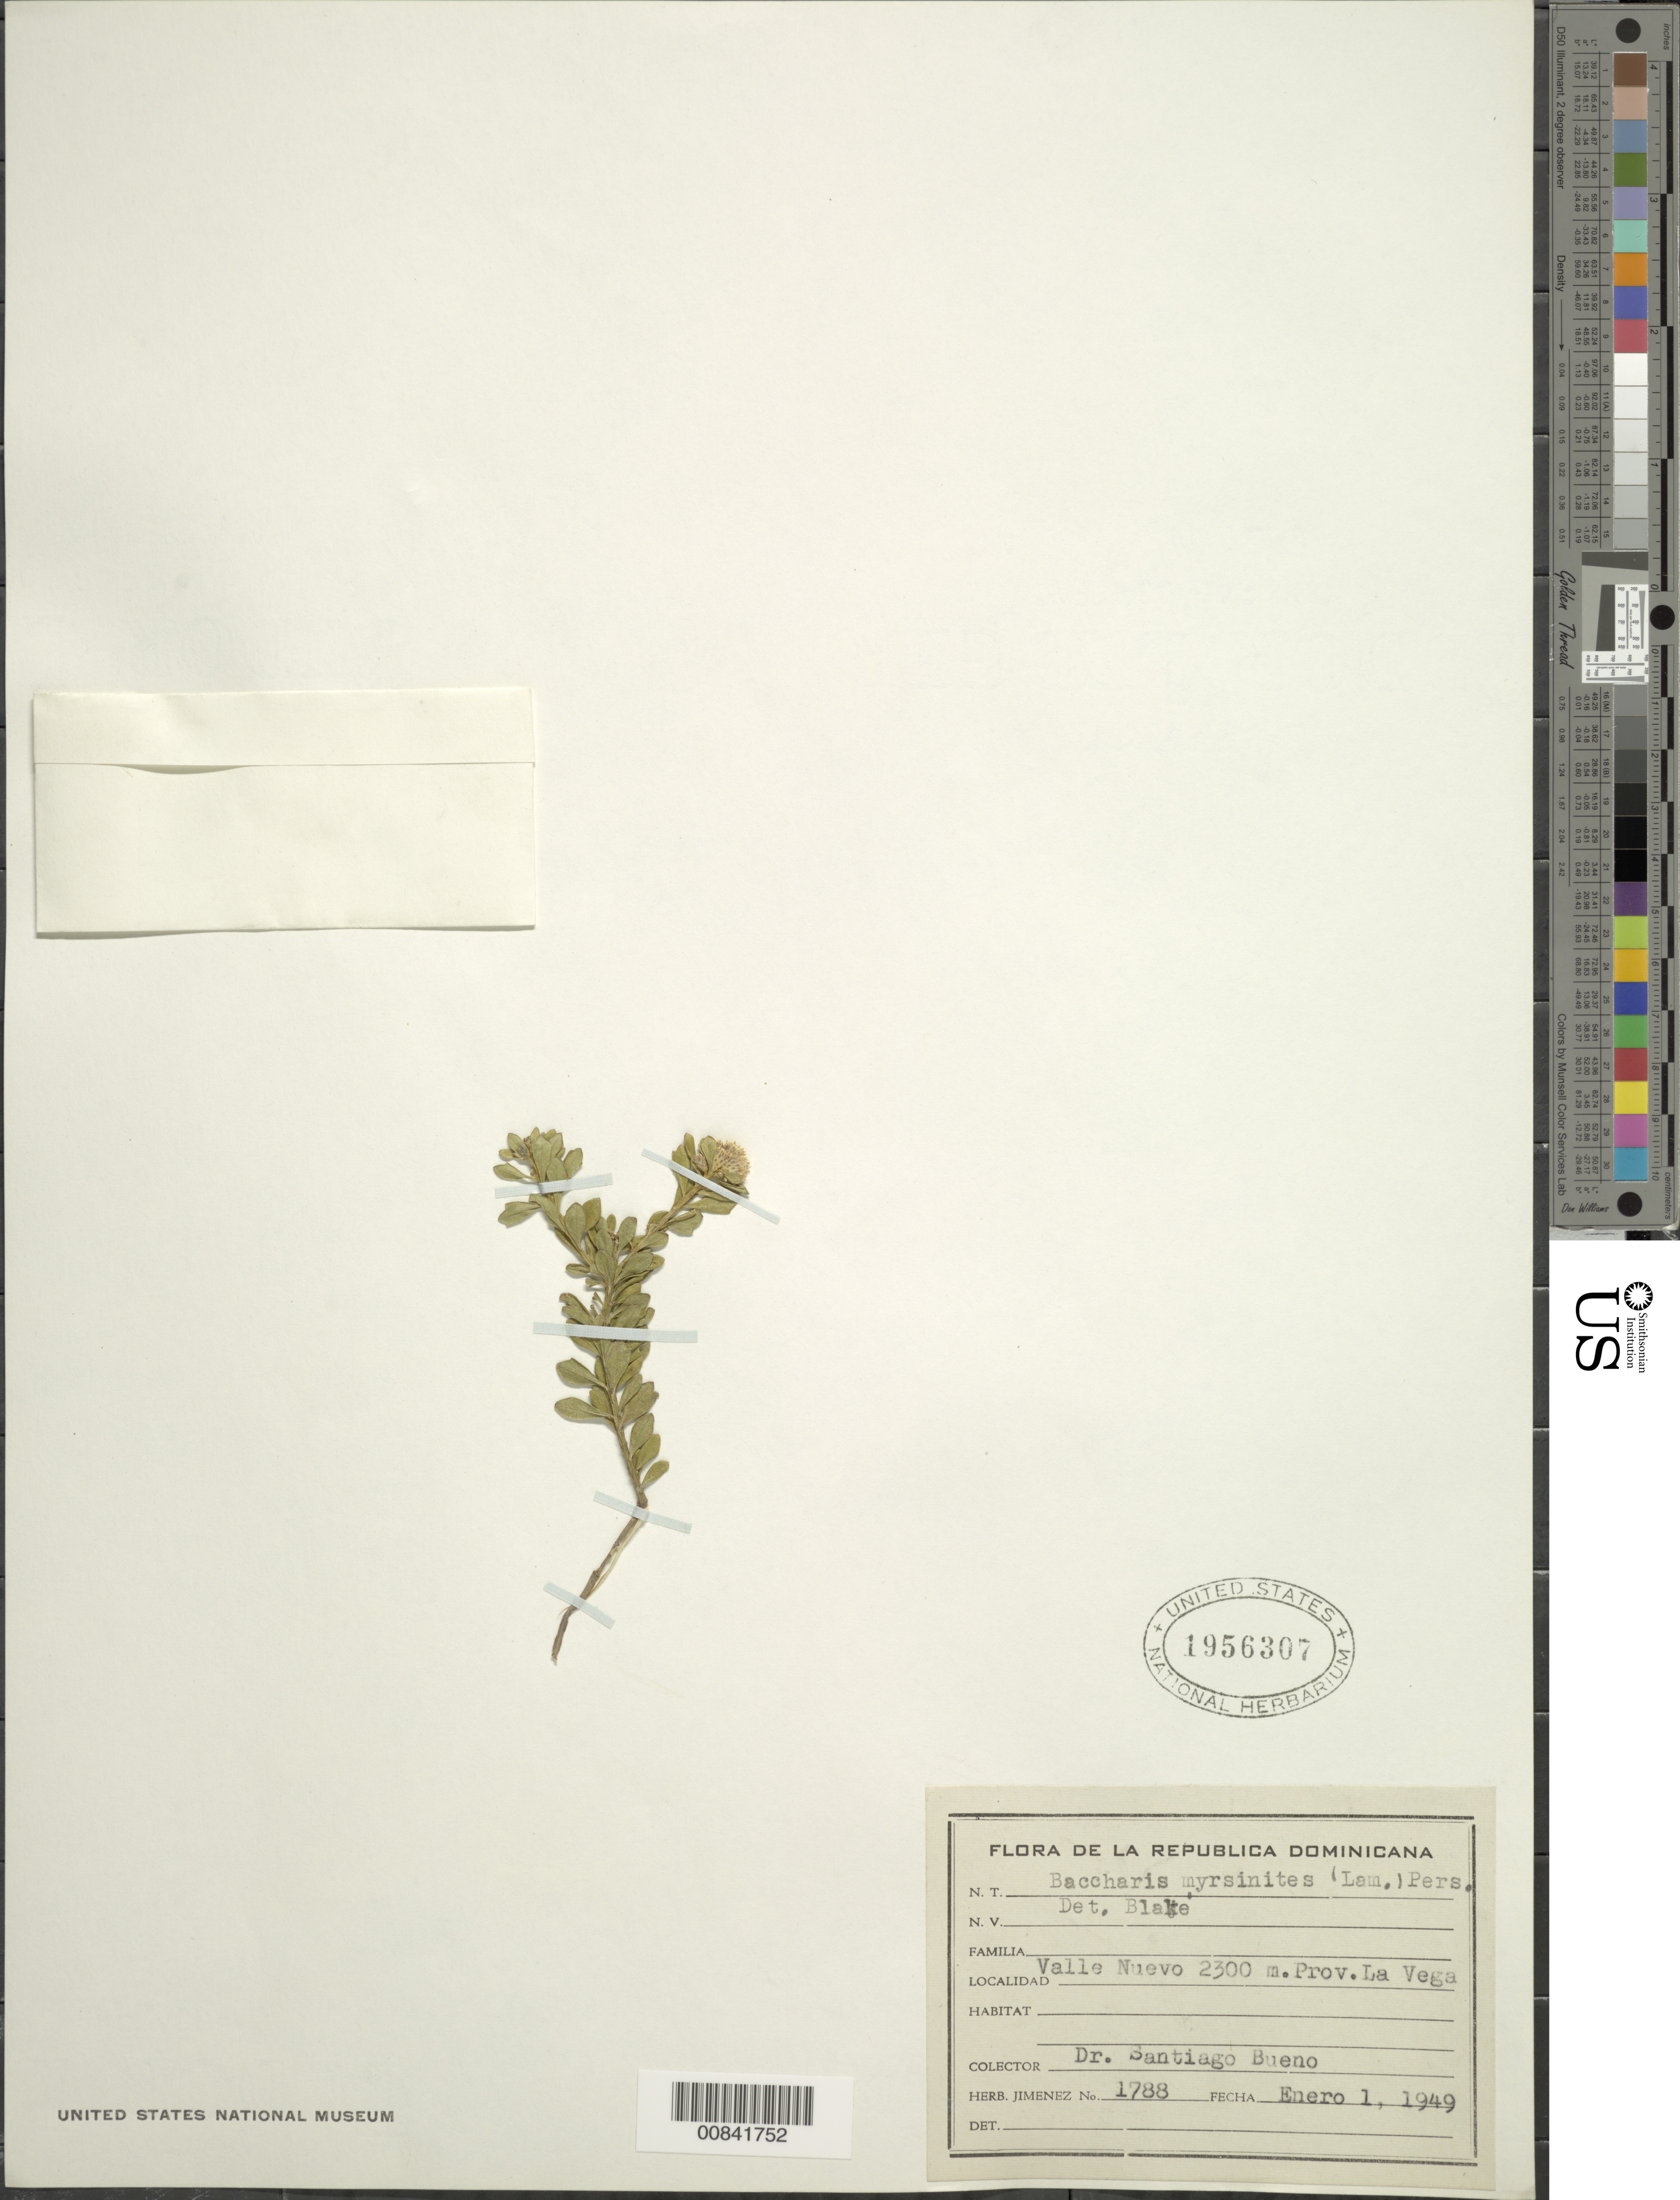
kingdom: Plantae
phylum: Tracheophyta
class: Magnoliopsida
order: Asterales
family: Asteraceae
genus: Baccharis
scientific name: Baccharis myrsinites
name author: Pers.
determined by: Blake, Sydney F.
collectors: S. Bueno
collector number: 1788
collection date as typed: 01 Jan 1949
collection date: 1949-01-01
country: Dominican Republic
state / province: La Vega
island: Hispaniola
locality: Valle Nuevo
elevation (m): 2300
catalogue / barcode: US 1956307